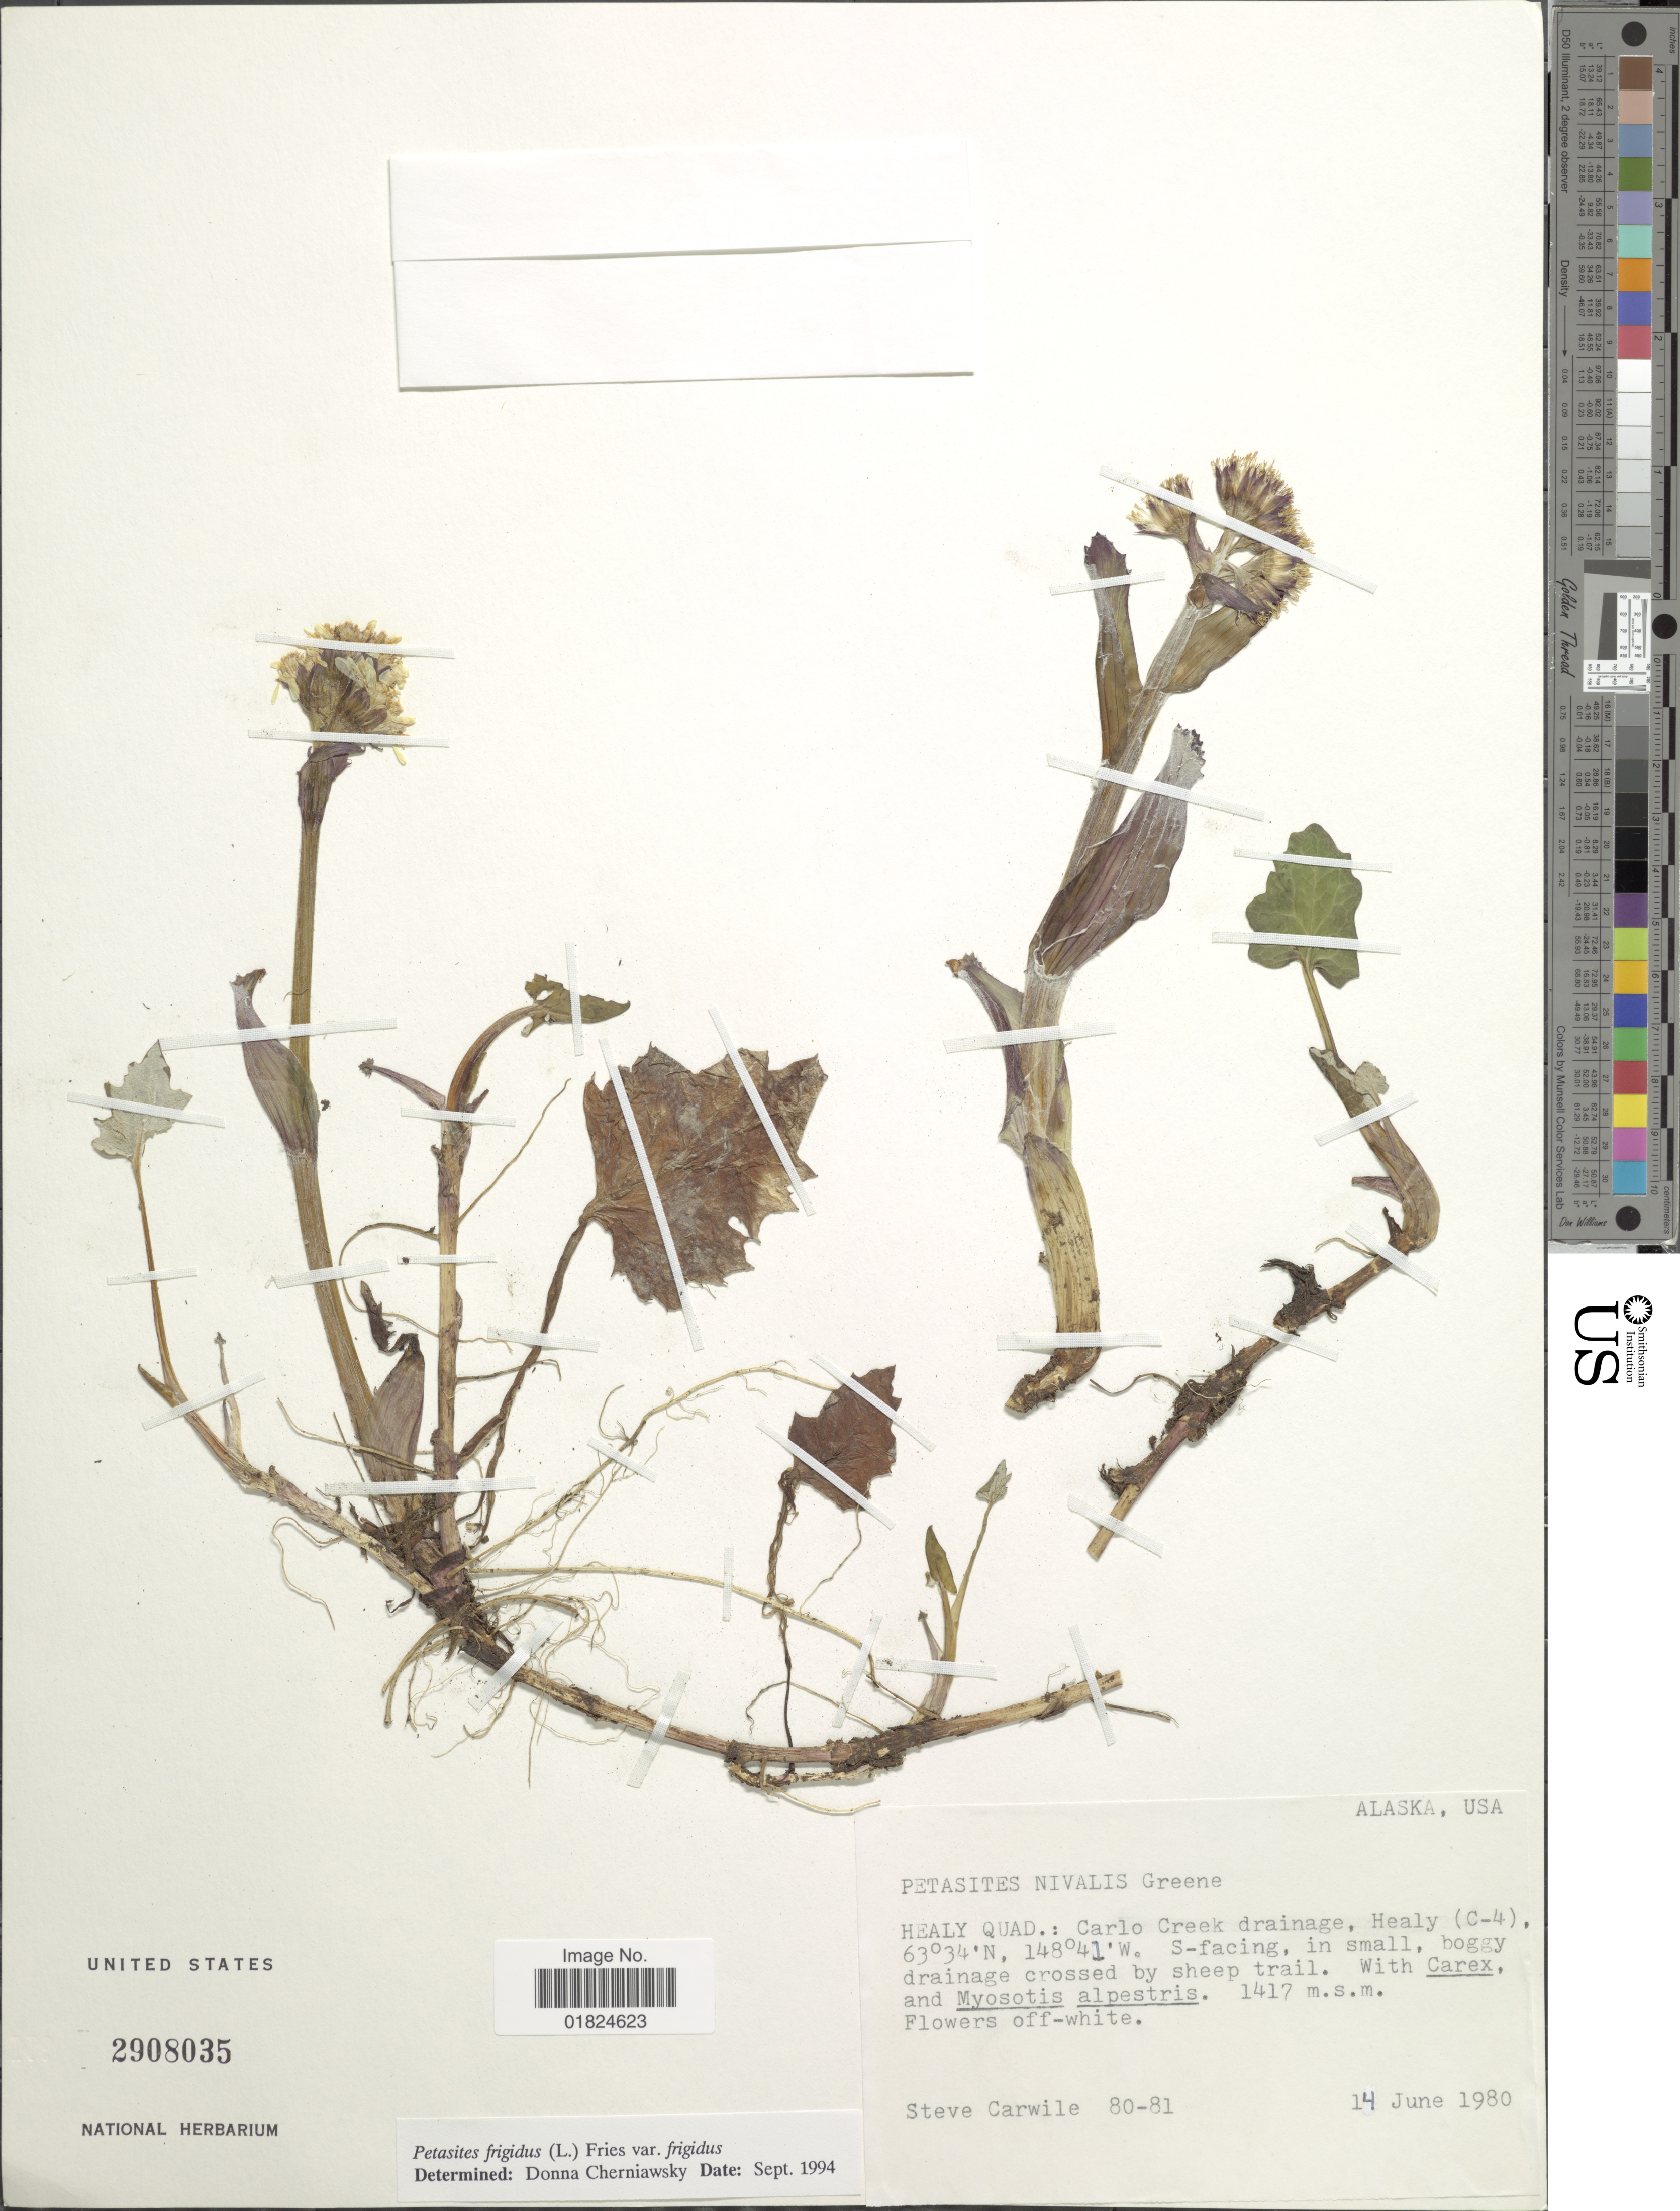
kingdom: Plantae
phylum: Tracheophyta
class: Magnoliopsida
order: Asterales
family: Asteraceae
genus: Petasites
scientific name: Petasites frigidus var. frigidus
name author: (L.) Fr.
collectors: S. Carwile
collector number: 80-81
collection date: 1980-06-14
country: United States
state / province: Alaska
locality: Healy Quad.: Carlo Creek drainage, Healy (C-4). S-facing,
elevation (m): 1417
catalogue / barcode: US 2908035